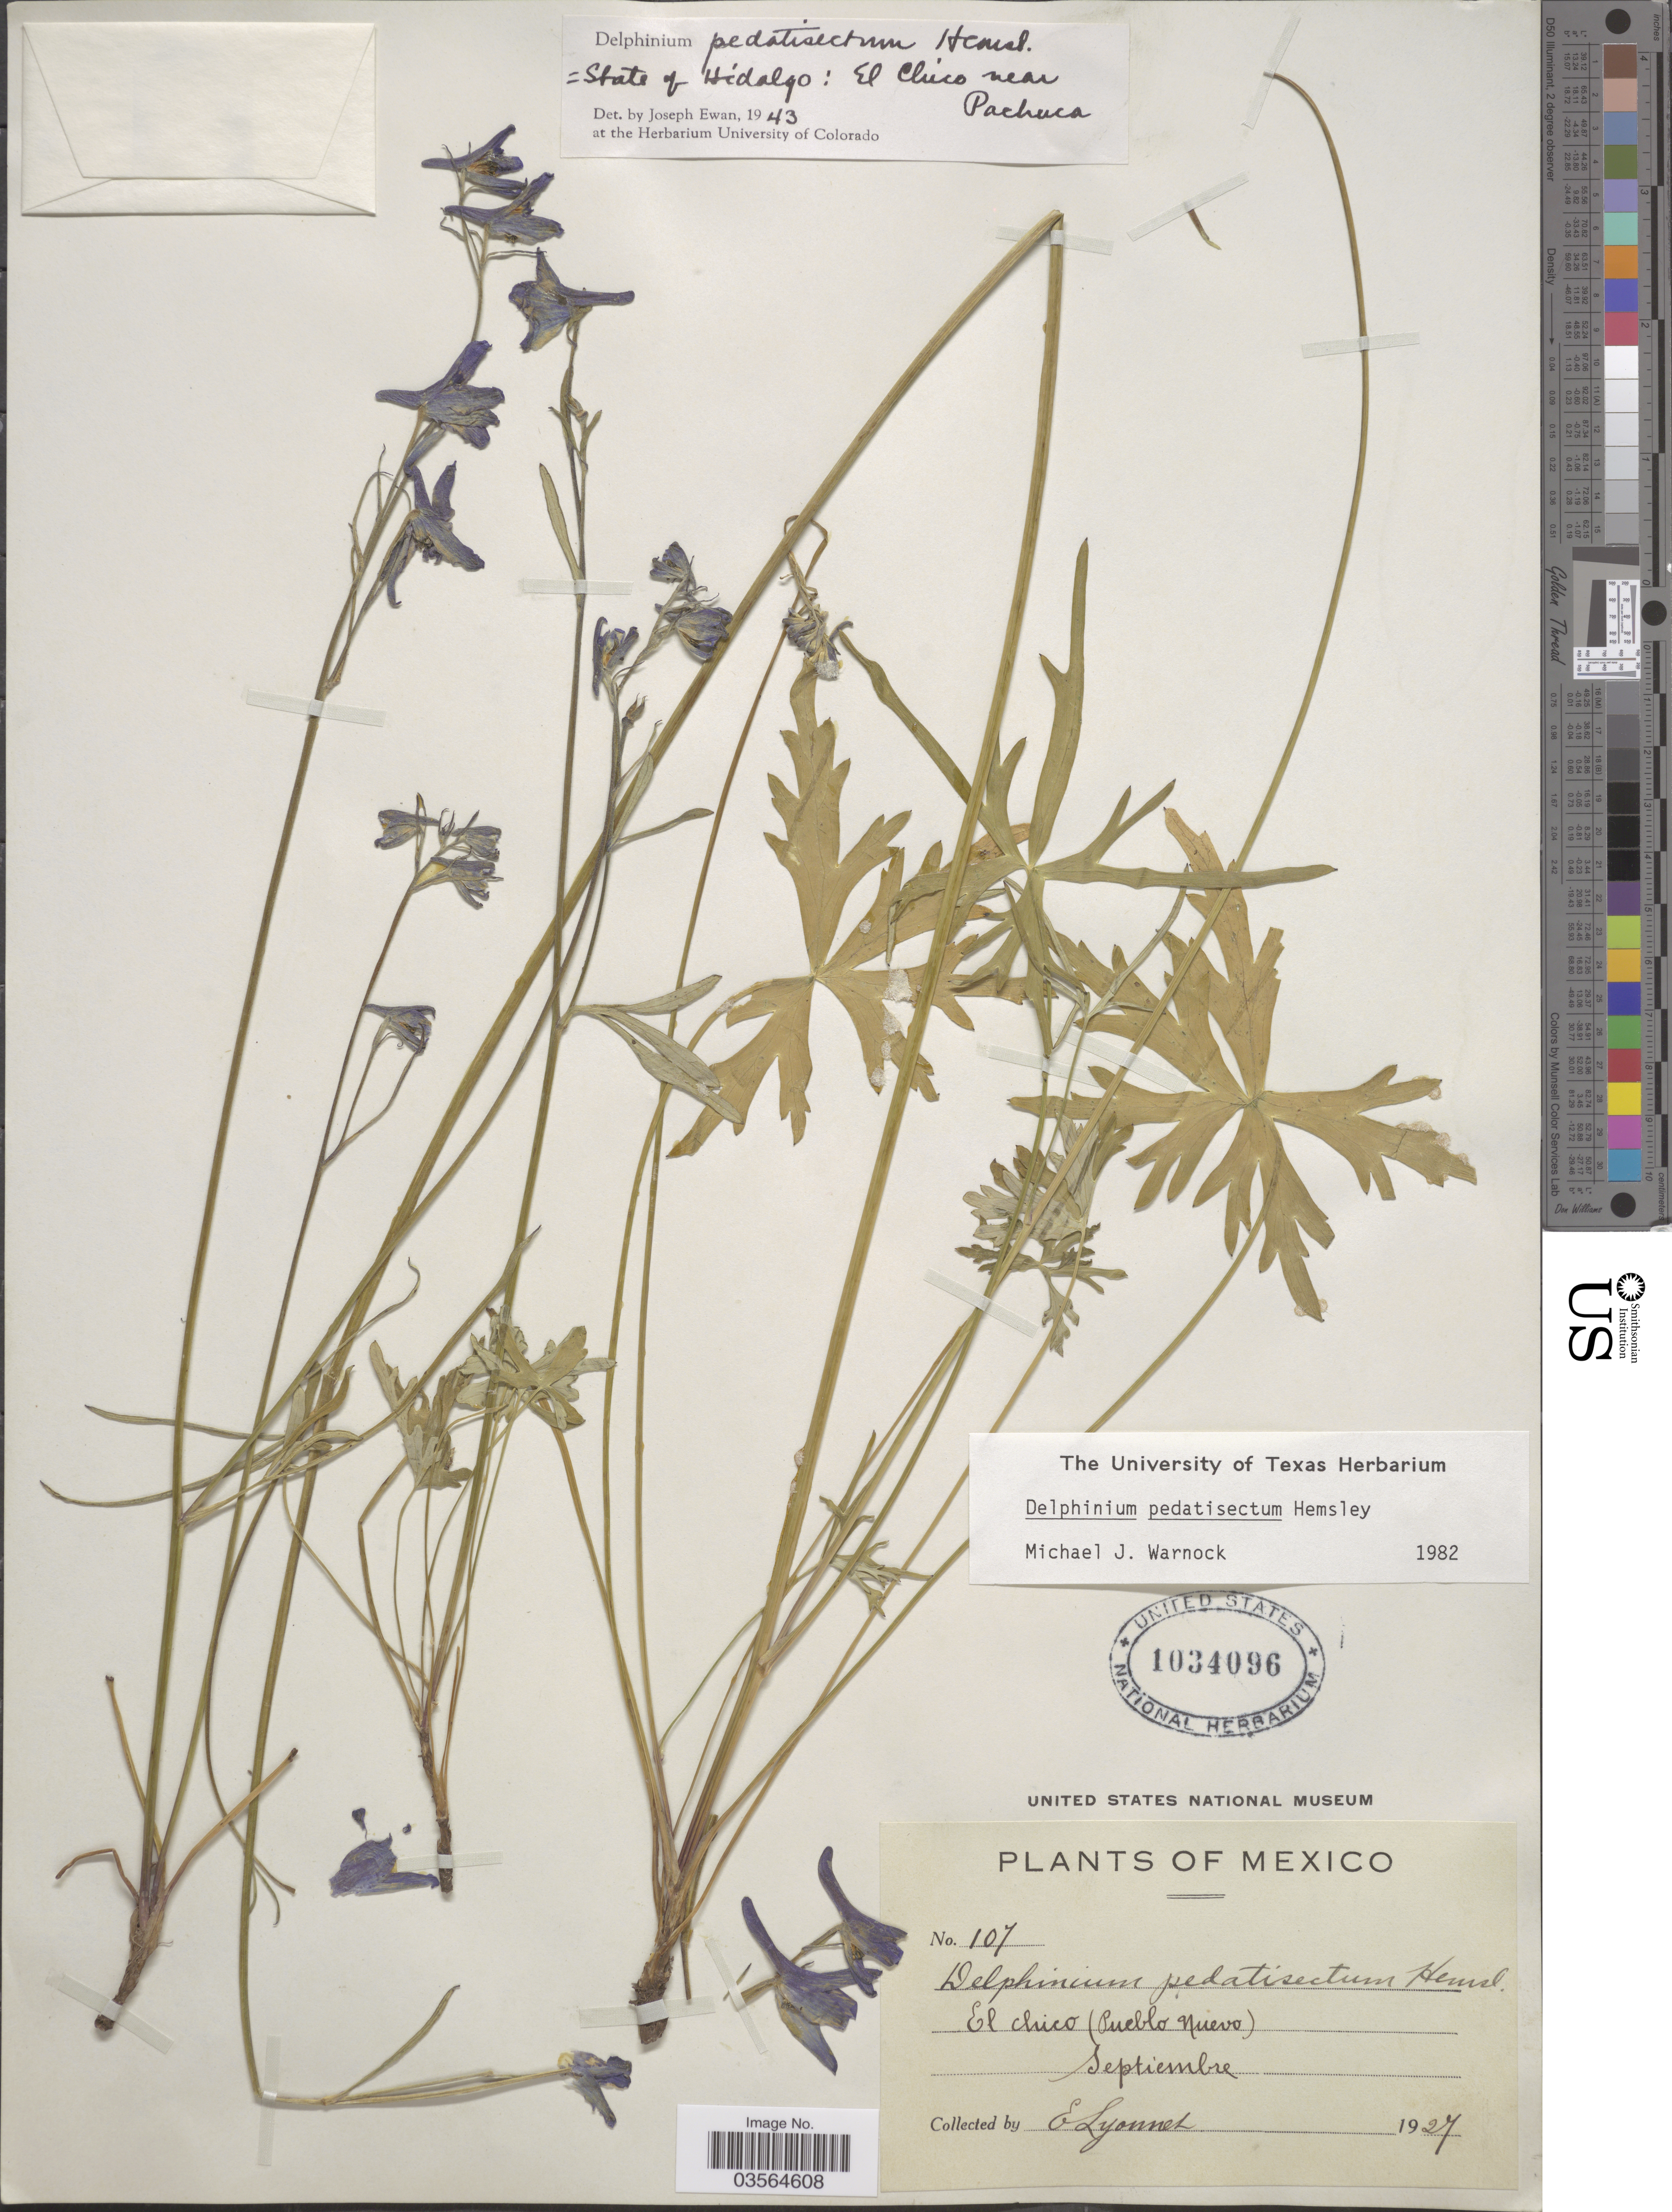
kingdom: Plantae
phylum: Tracheophyta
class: Magnoliopsida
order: Ranunculales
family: Ranunculaceae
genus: Delphinium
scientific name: Delphinium pedatisectum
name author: Hemsl.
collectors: E. Lyonnet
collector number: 107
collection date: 1927-09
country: Mexico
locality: El Chico (Pueblo Nuevo).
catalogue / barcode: US 1034096